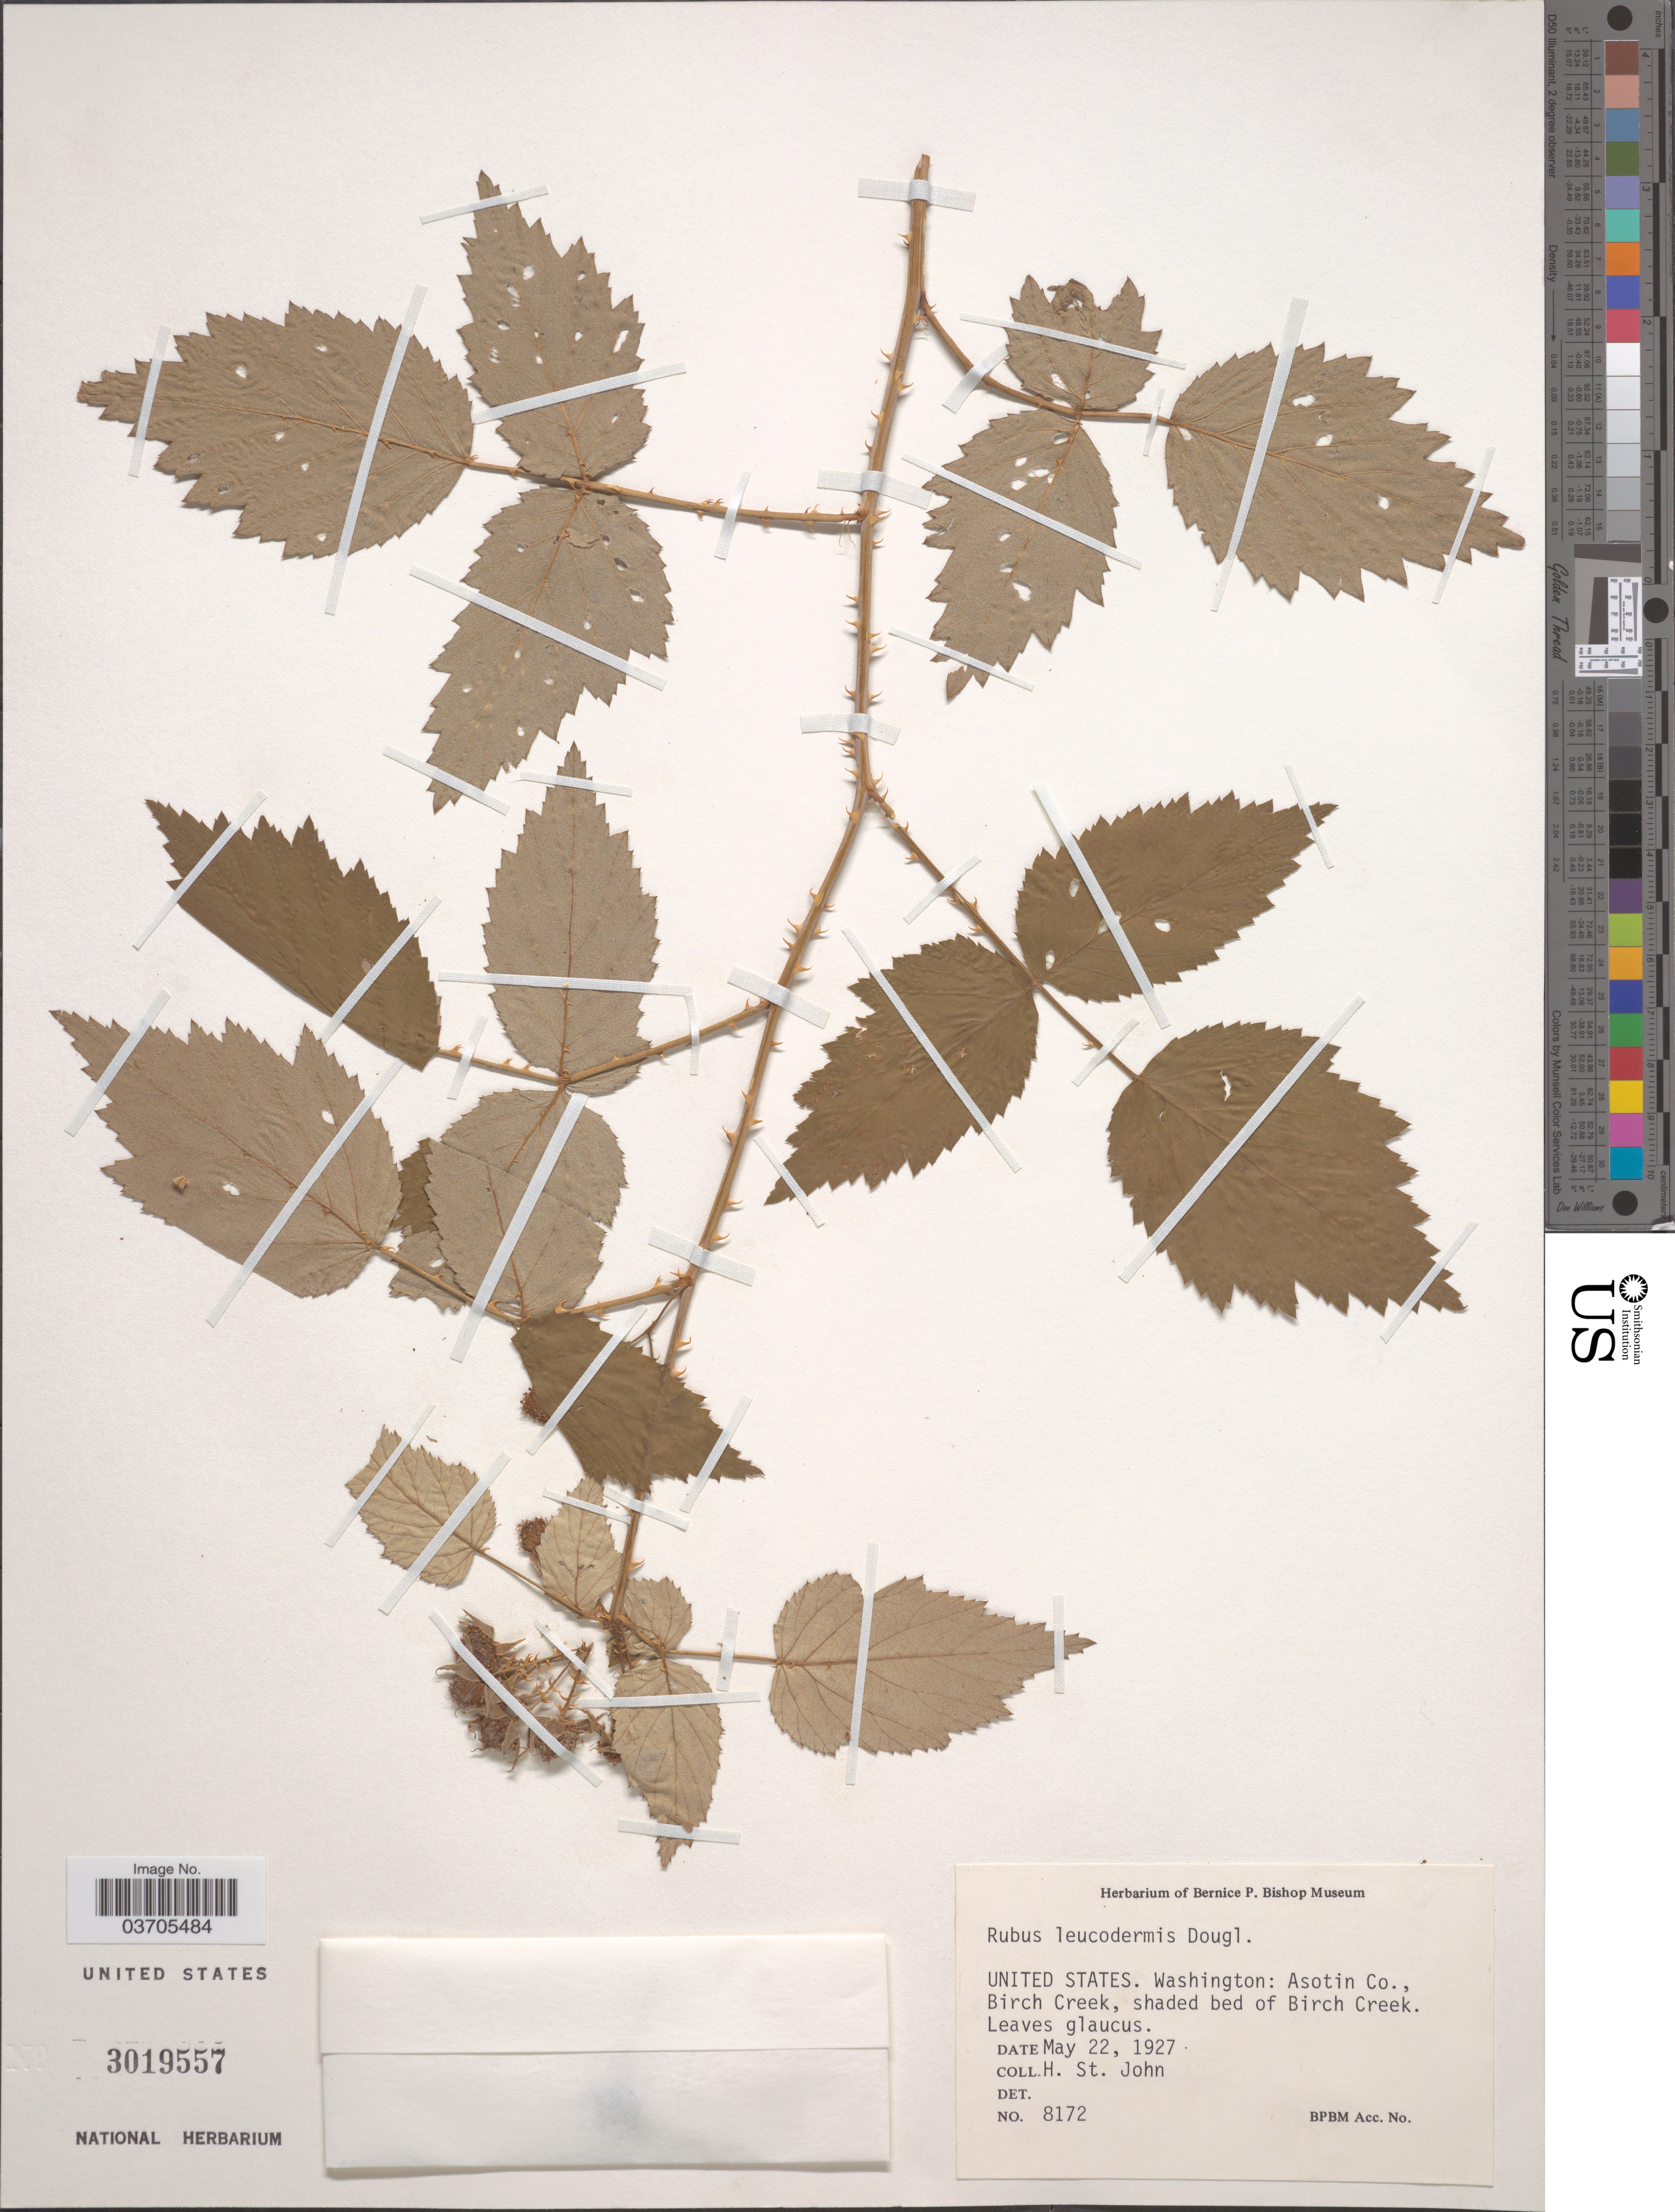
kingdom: Plantae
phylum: Tracheophyta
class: Magnoliopsida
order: Rosales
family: Rosaceae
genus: Rubus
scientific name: Rubus leucodermis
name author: Douglas ex Torr. & A. Gray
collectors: H. St. John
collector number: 8172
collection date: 1927-05-22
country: United States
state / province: Washington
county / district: Asotin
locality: Asotin Co., Birch Creek, shaded bed of Birch Creek.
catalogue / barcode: US 3019557